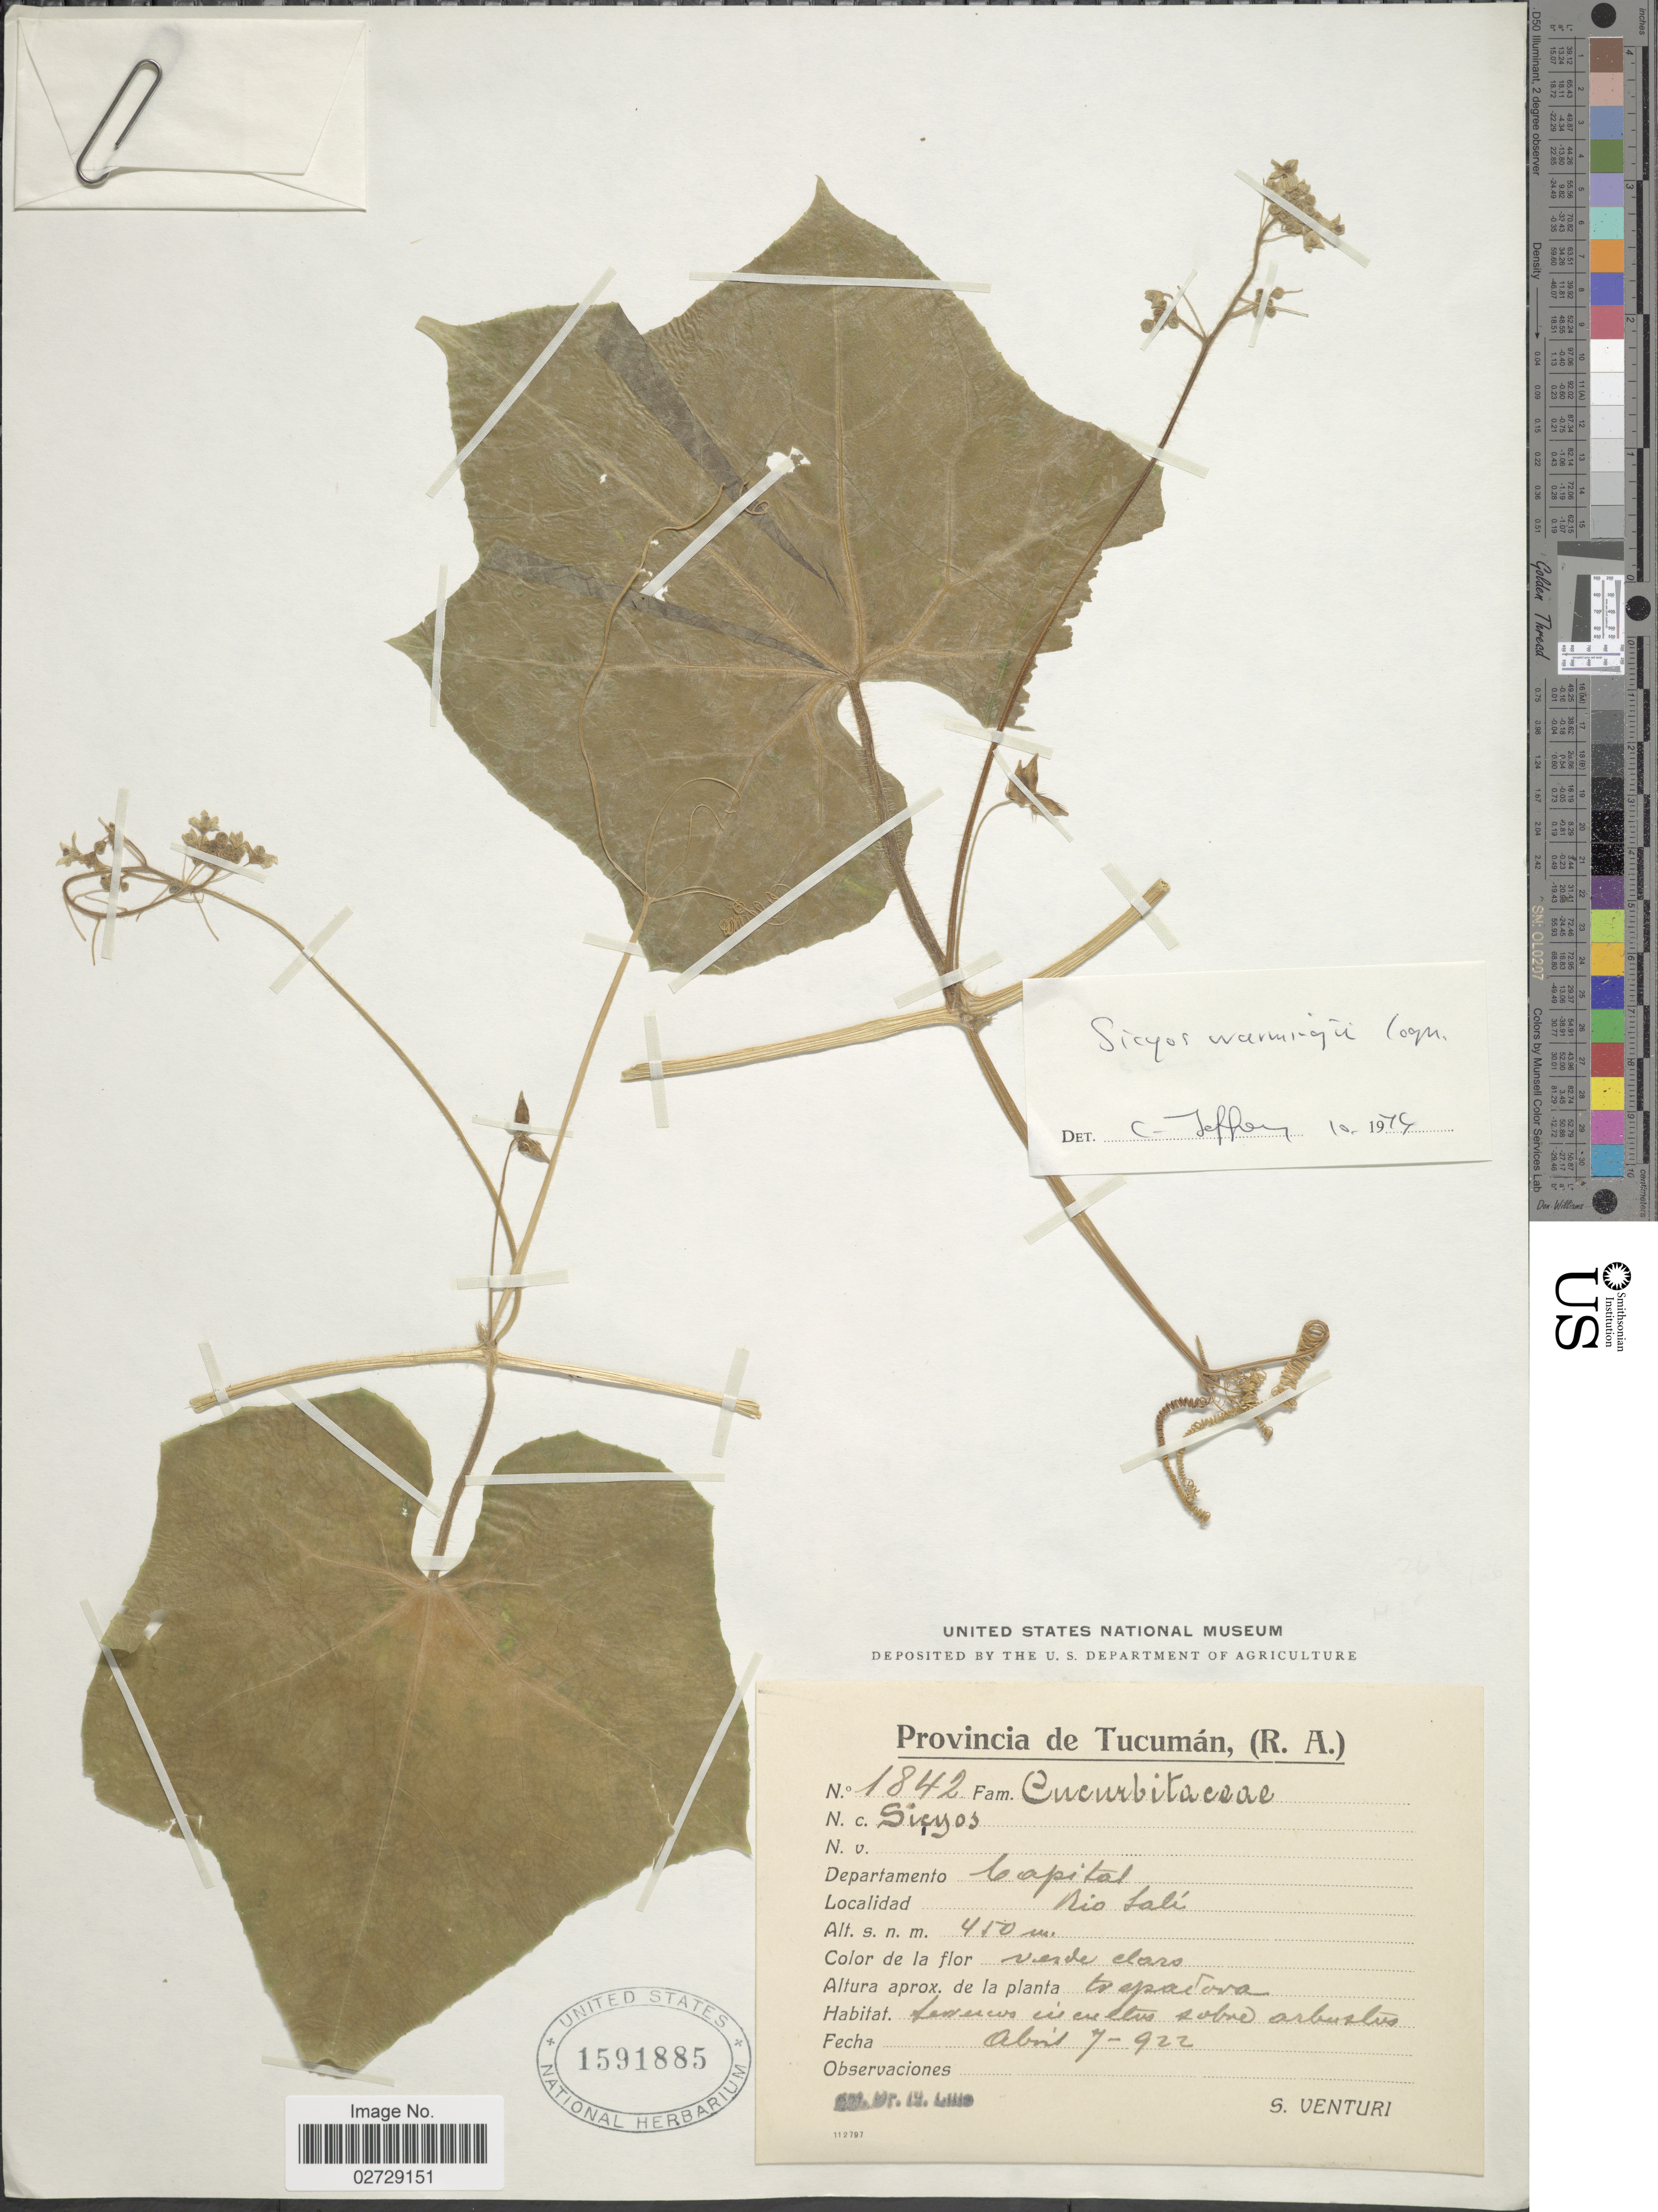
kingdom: Plantae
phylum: Tracheophyta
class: Magnoliopsida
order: Cucurbitales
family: Cucurbitaceae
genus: Sicyos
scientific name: Sicyos warmingii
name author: Cogn.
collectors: S. Venturi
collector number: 1842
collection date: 1922-04-07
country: Argentina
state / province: Tucuman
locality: Provincia de Tucuman, (R.A.), Departamento Capital, Río Salí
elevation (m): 450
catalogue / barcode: US 1591885